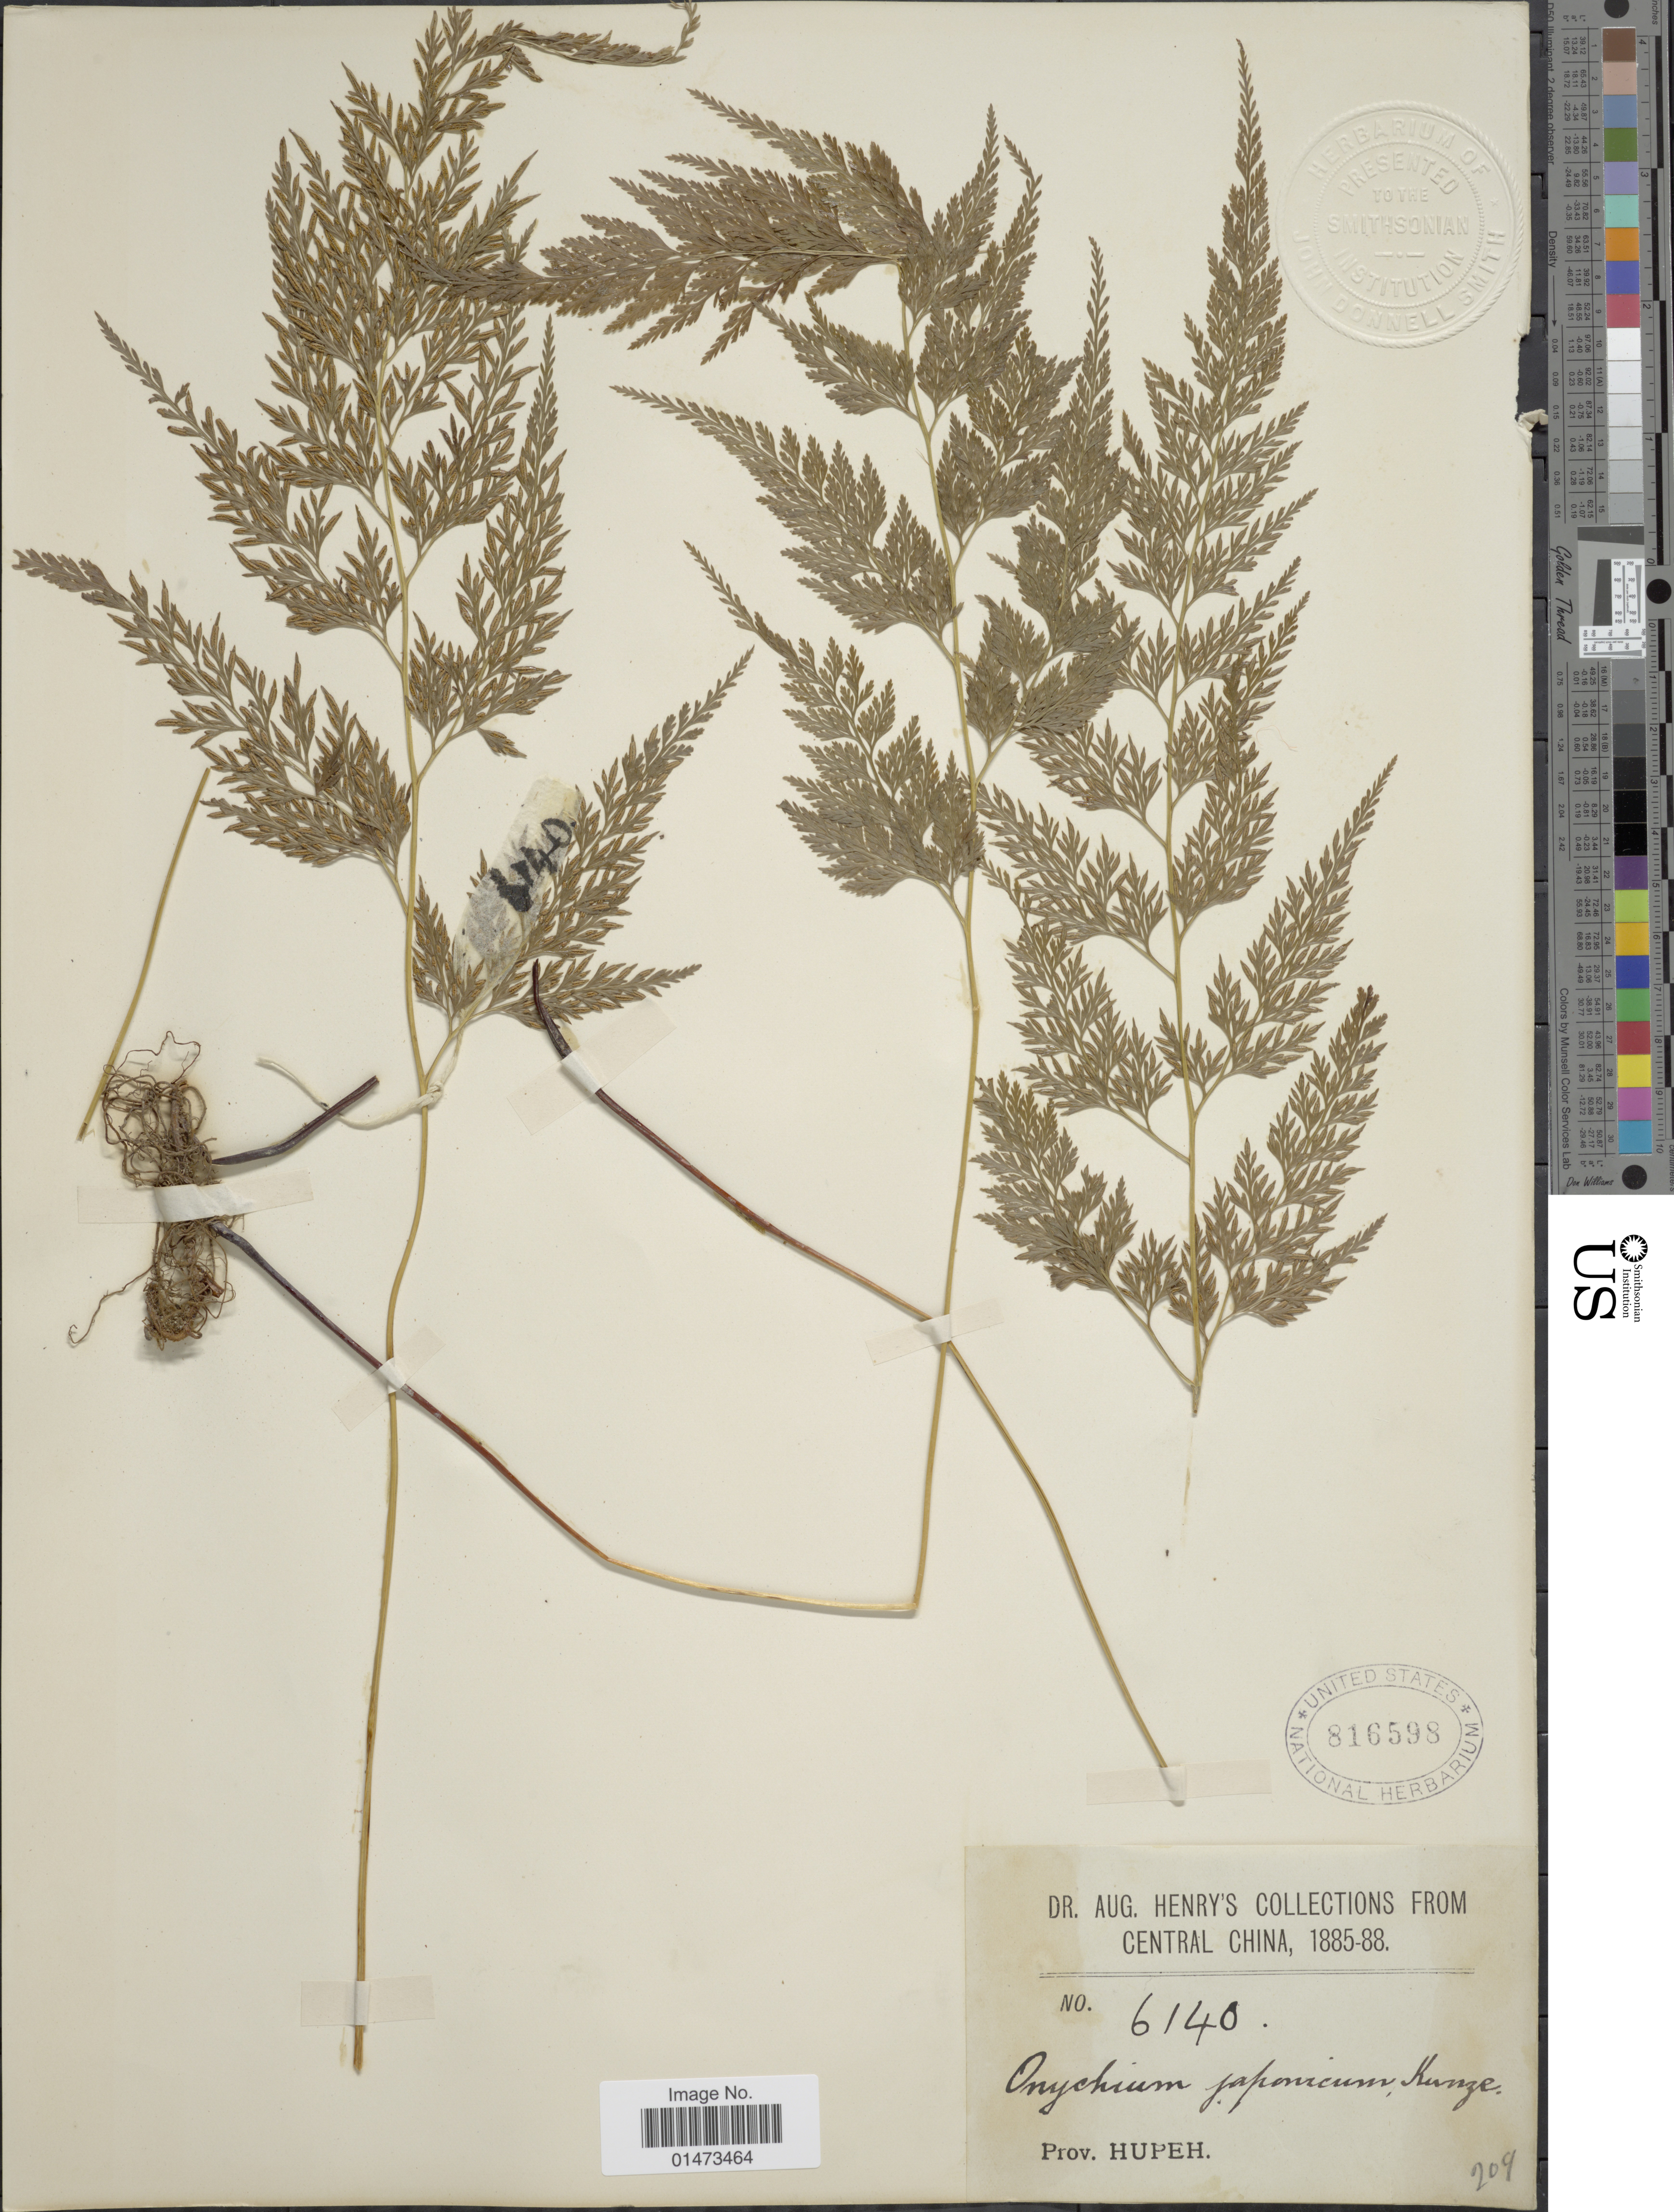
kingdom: Plantae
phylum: Tracheophyta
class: Polypodiopsida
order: Polypodiales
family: Pteridaceae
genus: Onychium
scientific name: Onychium japonicum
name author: (Thunb.) Kunze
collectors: A. Henry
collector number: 6140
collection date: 1885/1888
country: China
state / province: Hubei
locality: Hupeh.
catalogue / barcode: US 816598